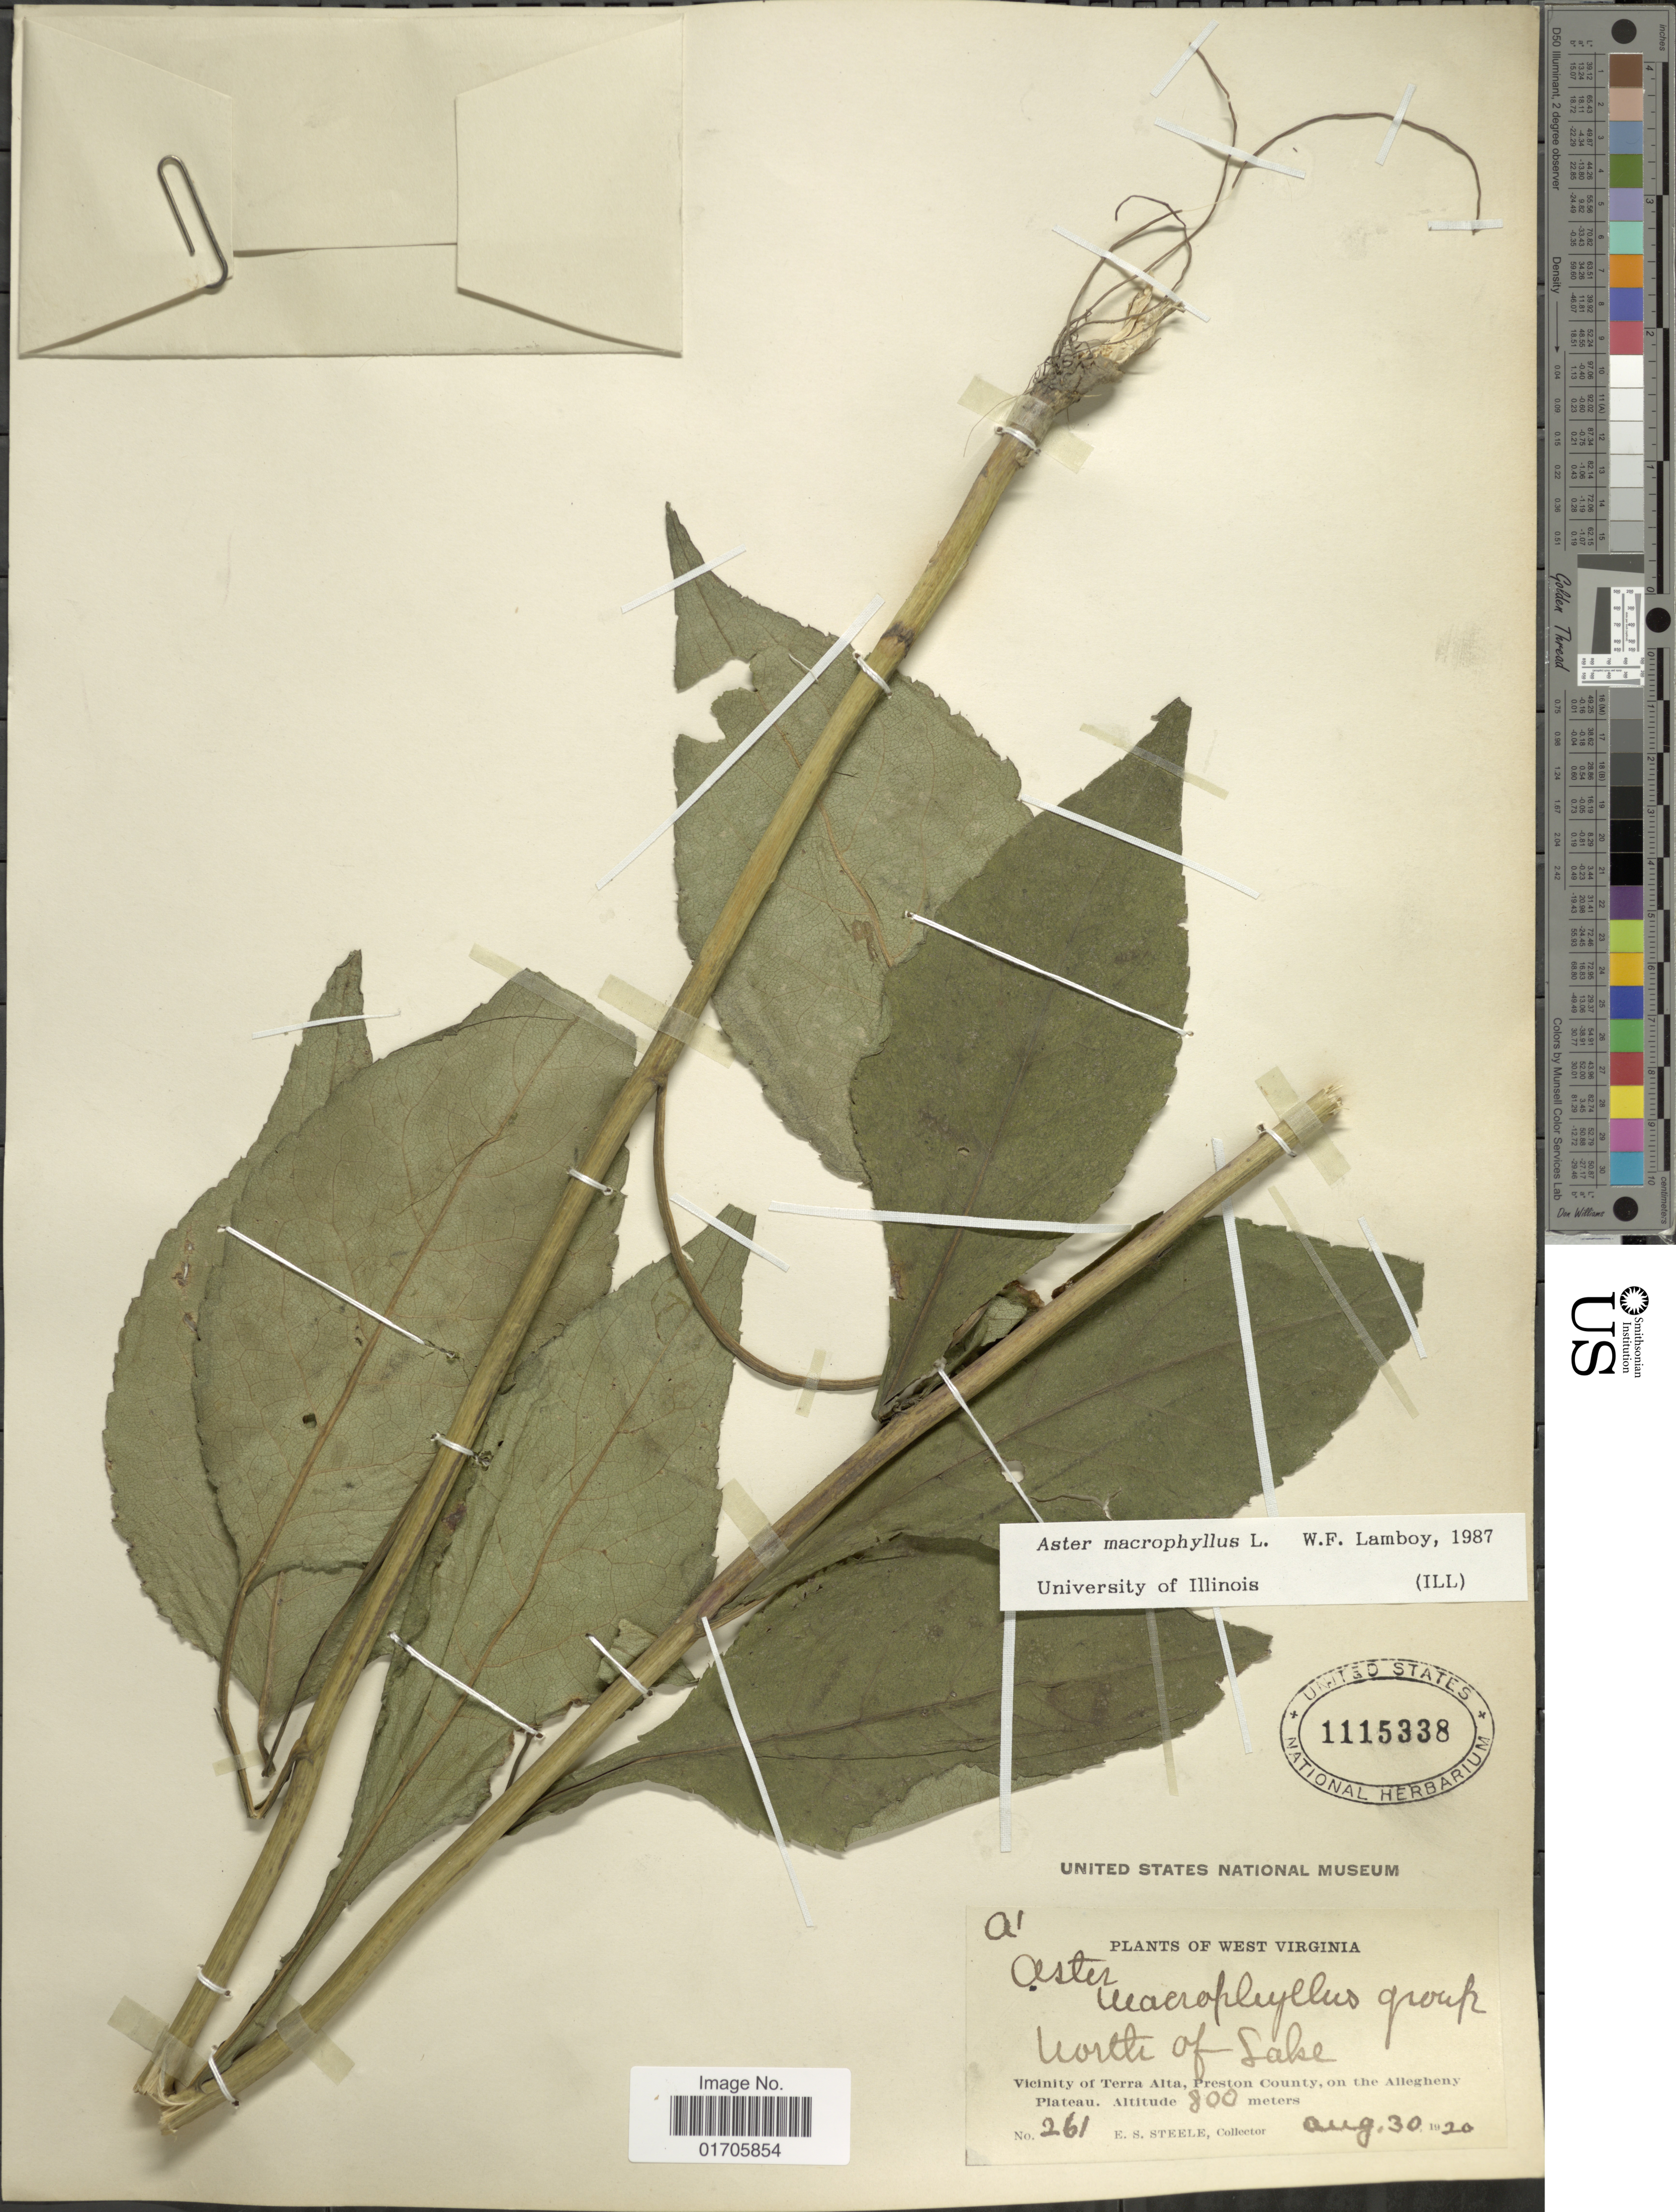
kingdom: Plantae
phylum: Tracheophyta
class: Magnoliopsida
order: Asterales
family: Asteraceae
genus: Eurybia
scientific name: Eurybia macrophylla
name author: (L.) Cass.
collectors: E. Steele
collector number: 261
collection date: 1920-08-30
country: United States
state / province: West Virginia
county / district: Preston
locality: North of Lake. Vicinity of Terra Alta, Preston County, on the Allegheny Plateau.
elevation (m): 800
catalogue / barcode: US 1115338